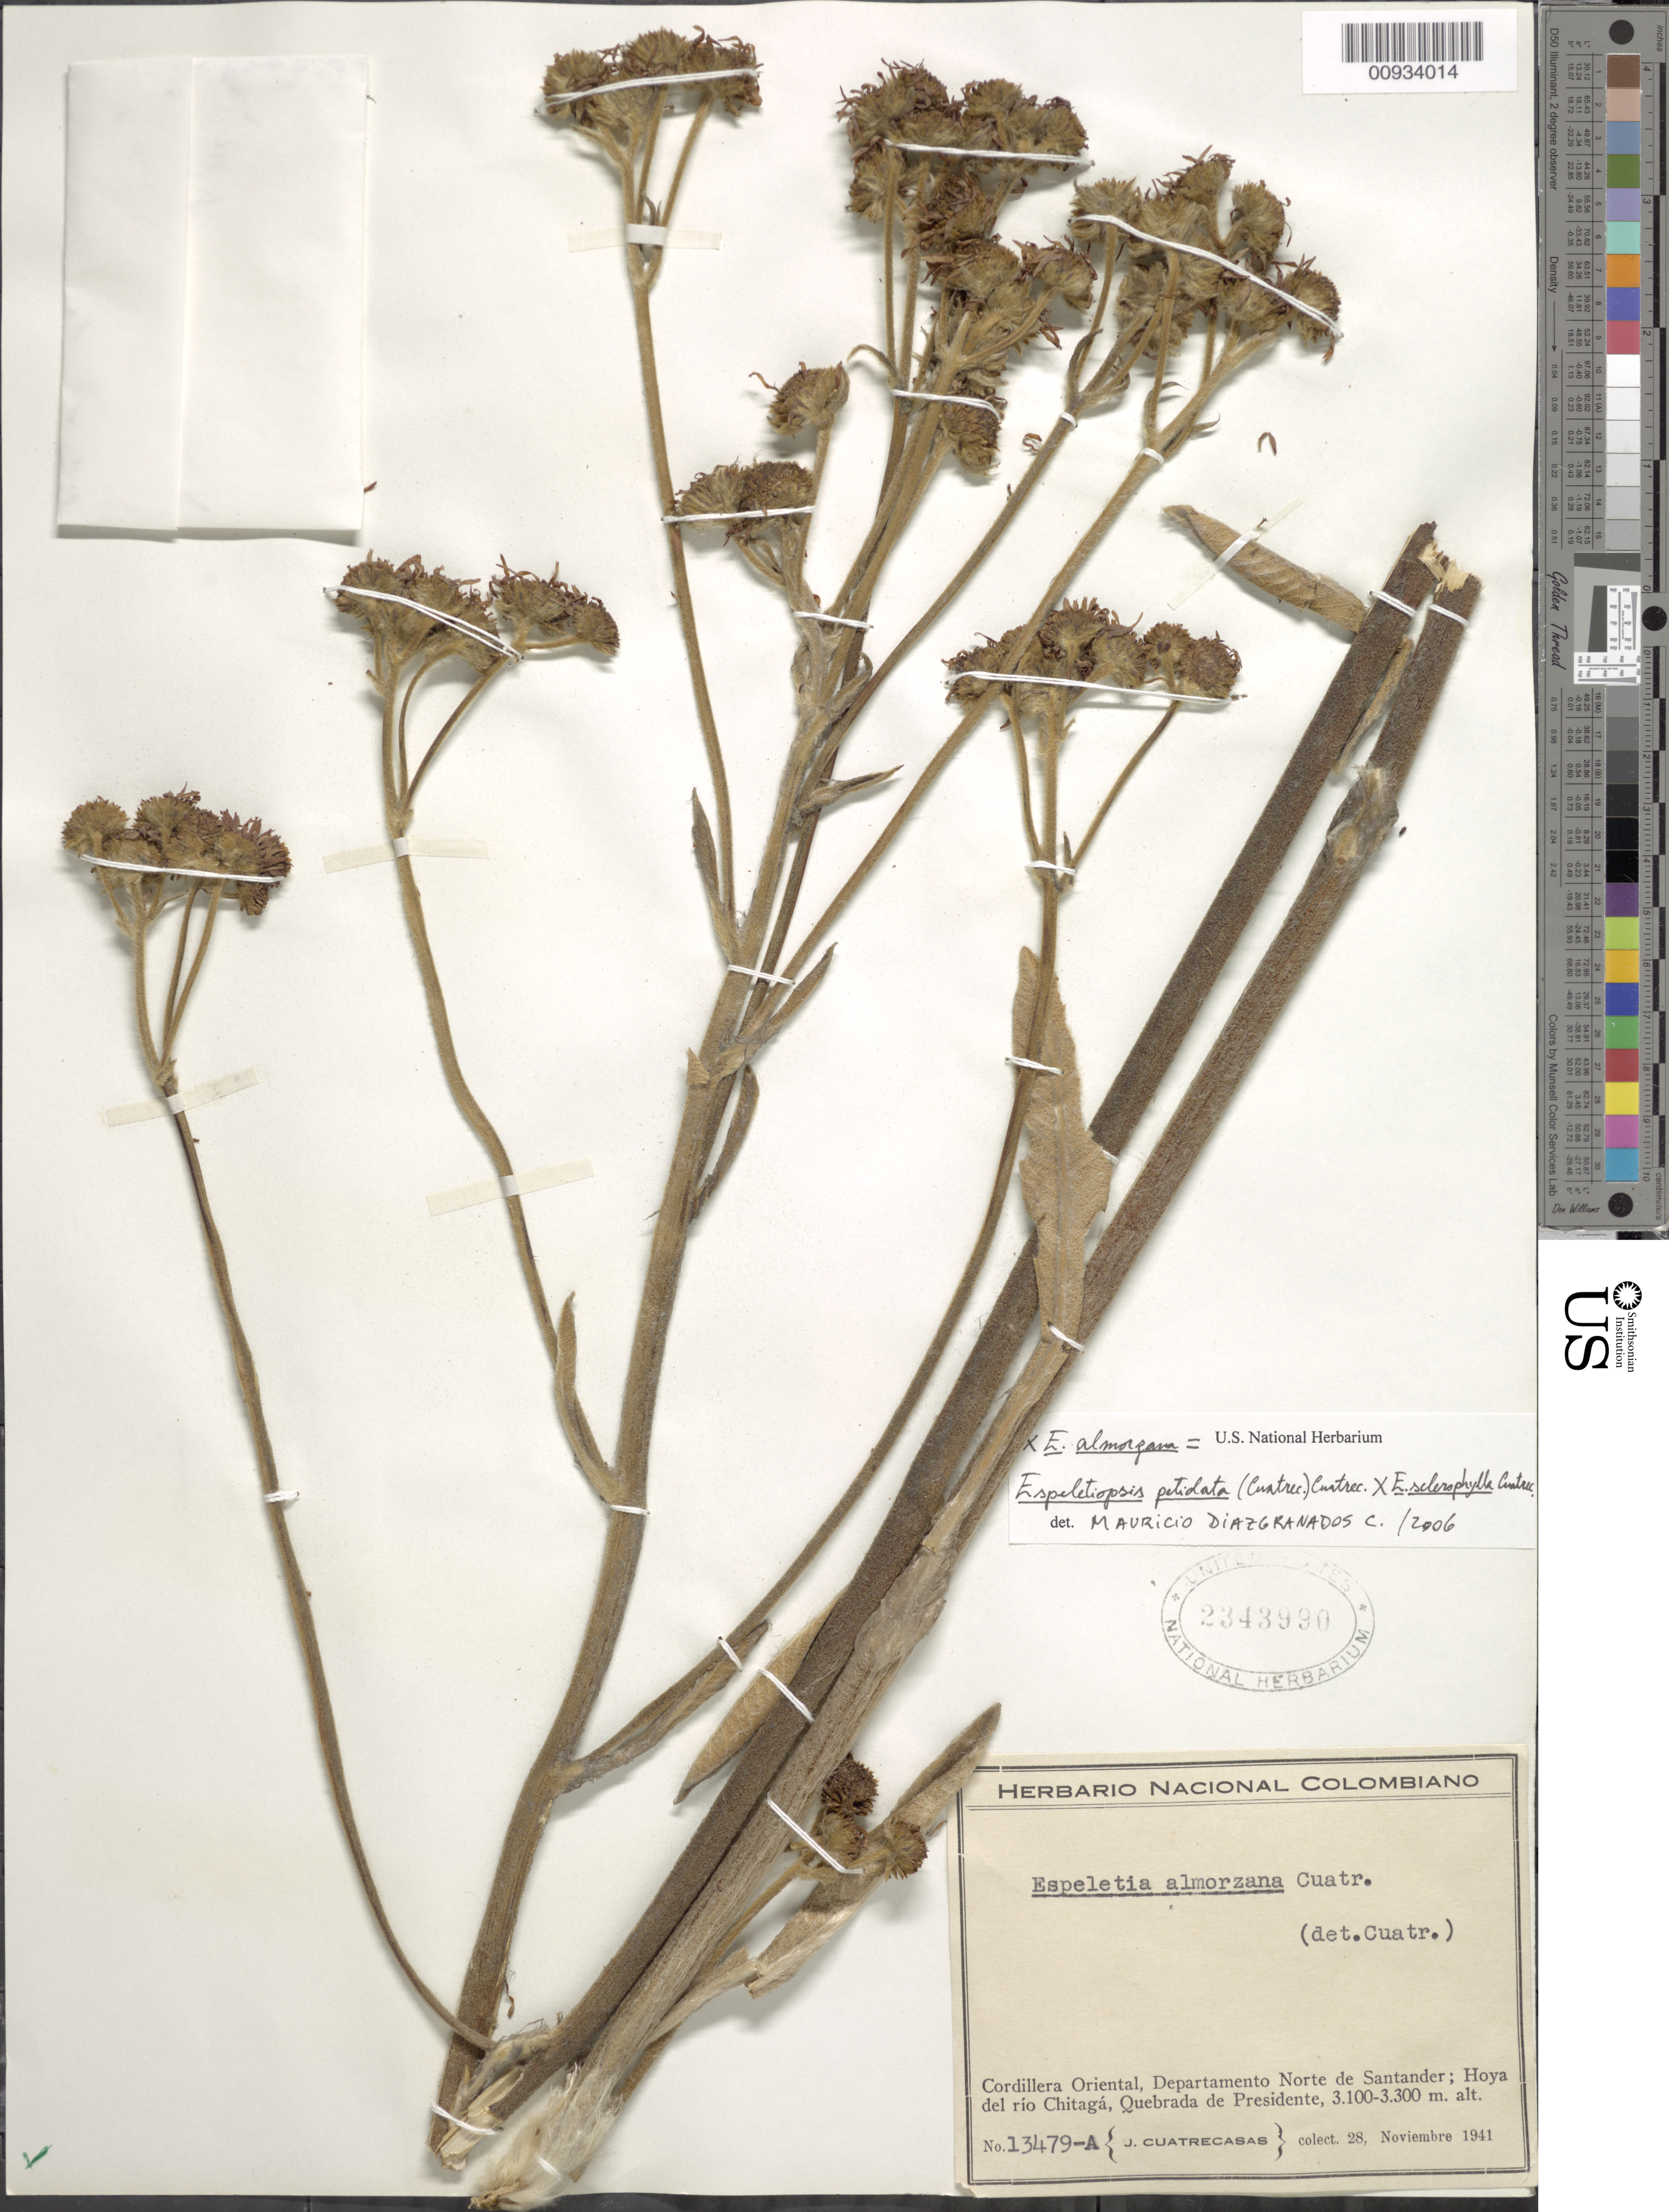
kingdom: Plantae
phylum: Tracheophyta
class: Magnoliopsida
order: Asterales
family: Asteraceae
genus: Espeletiopsis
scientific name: Espeletiopsis x almorazana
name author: Cuatrec.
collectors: J. Cuatrecasas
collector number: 13479-A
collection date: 1941-11-28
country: Colombia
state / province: Norte de Santander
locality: Cordillera Oriental, Hoya del rio Chitaga, Quebrada de Presidente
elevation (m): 3100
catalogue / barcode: US 2343990